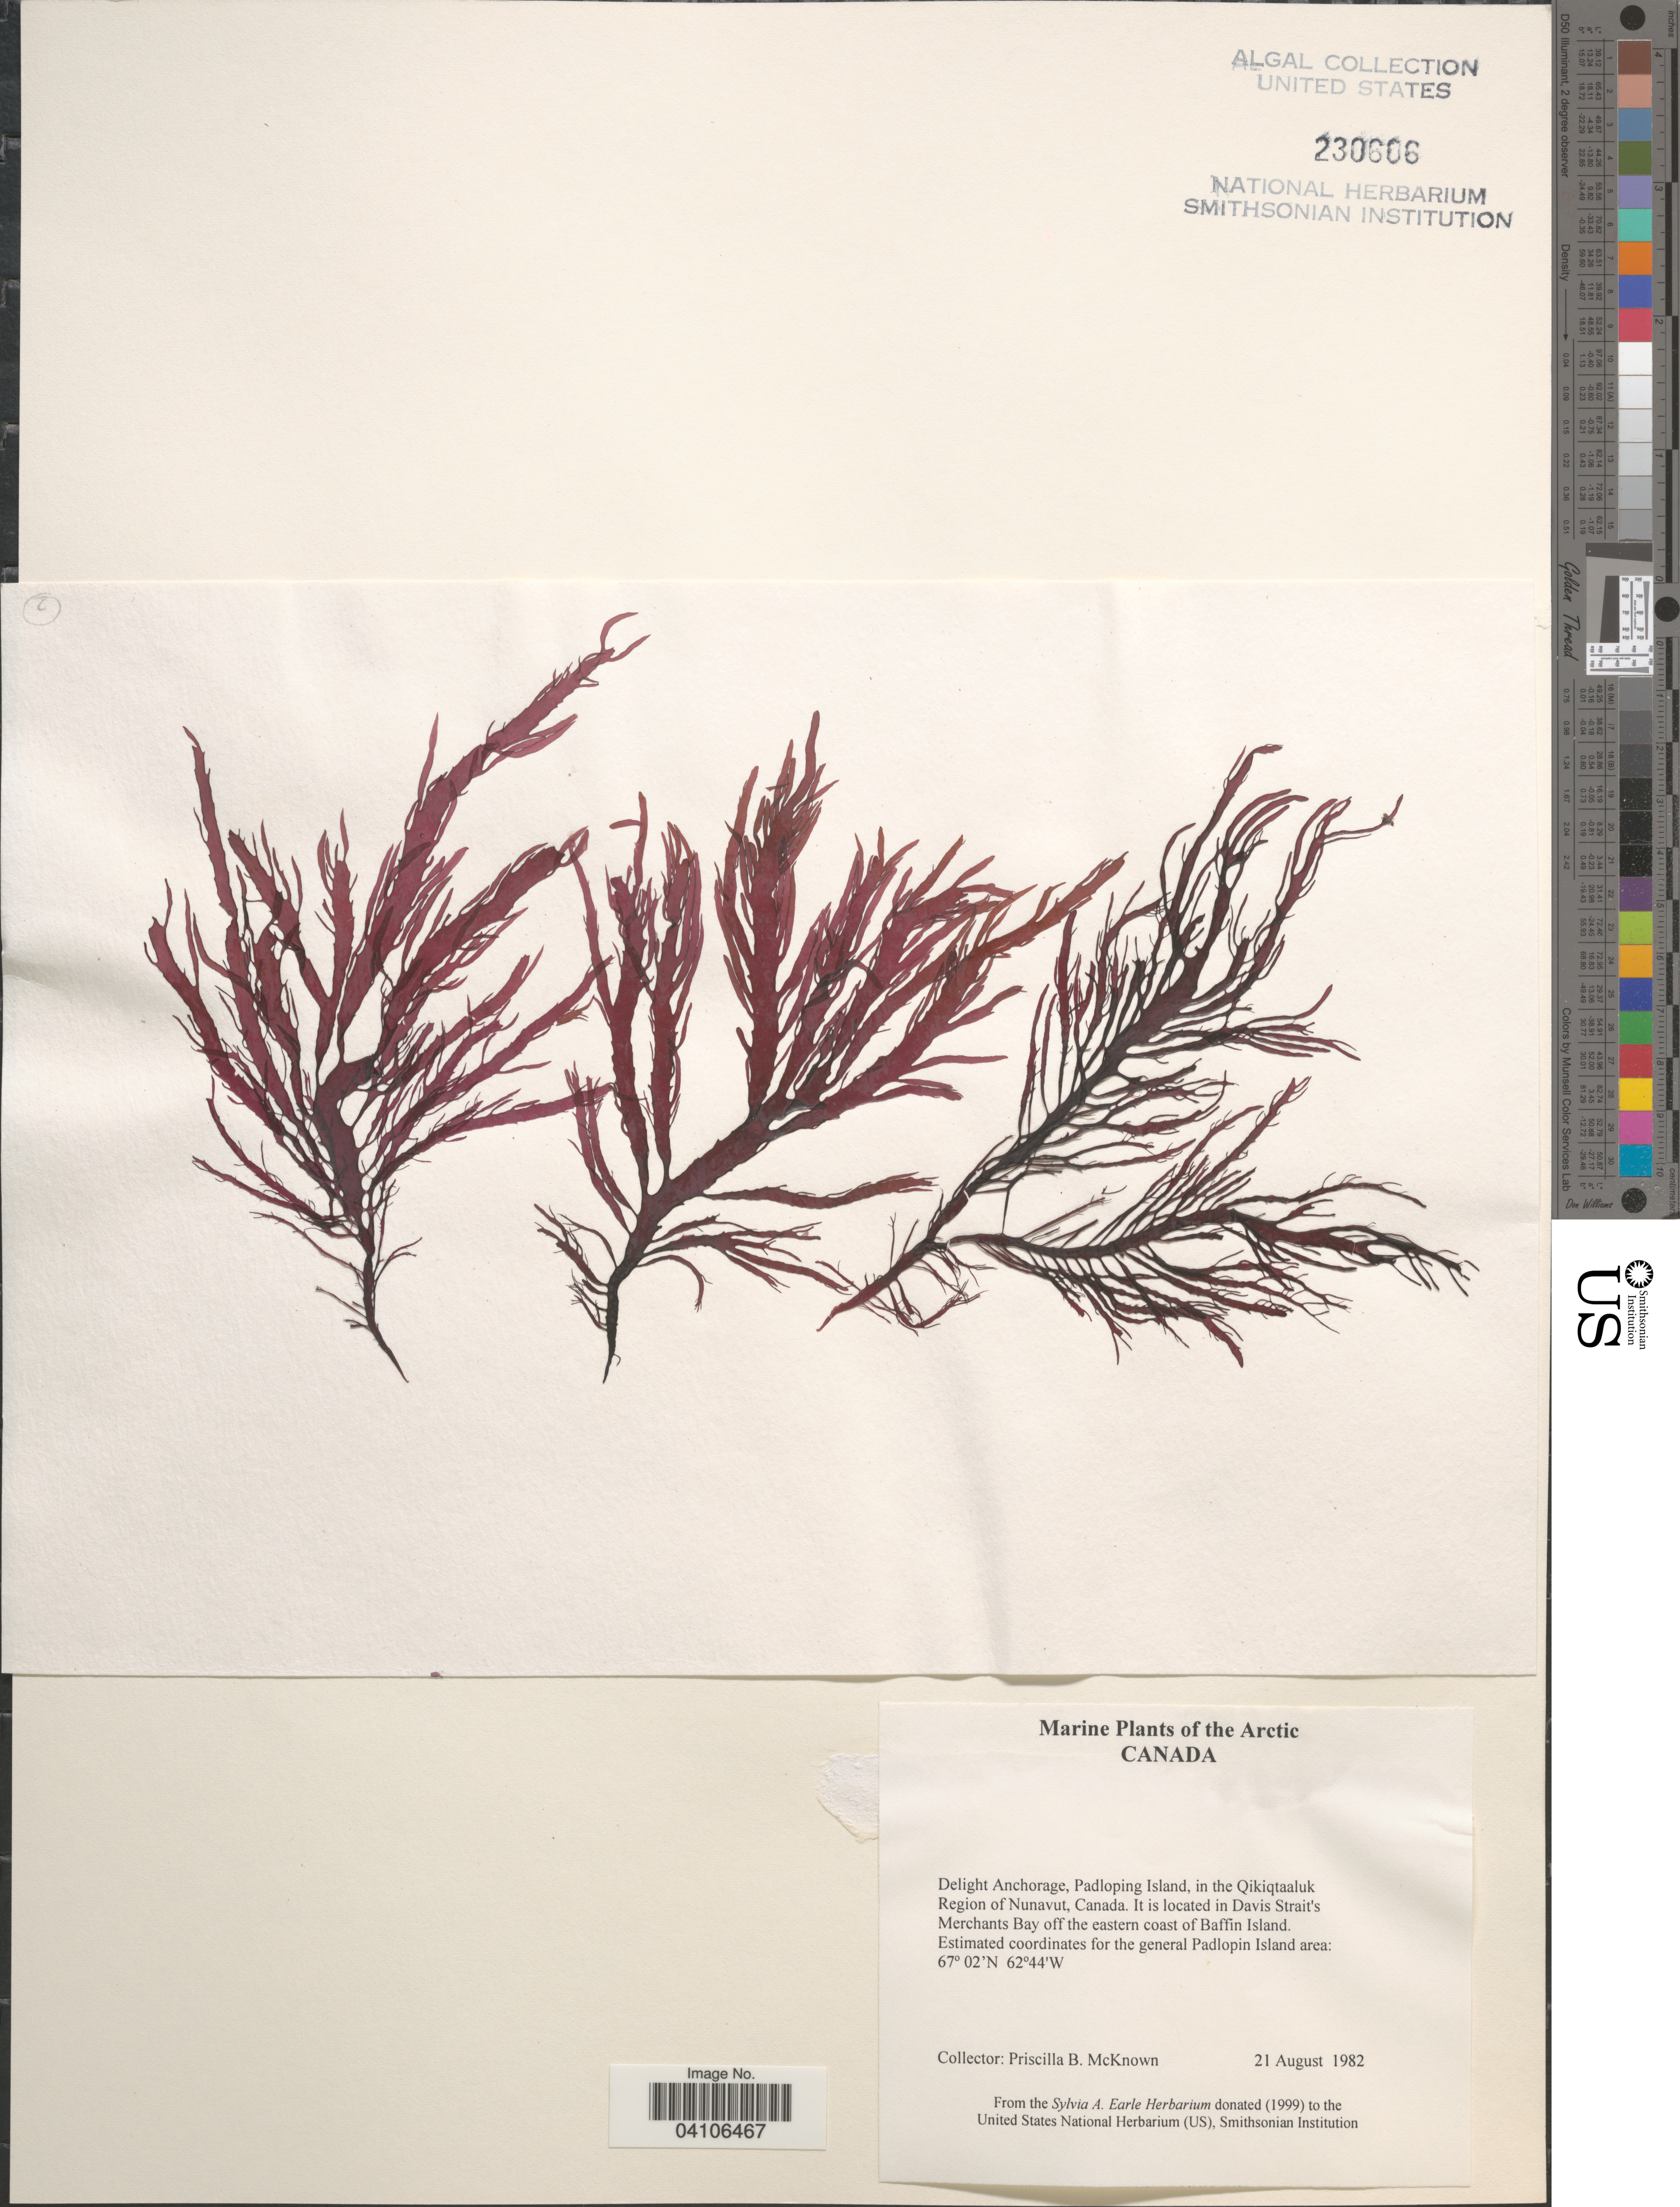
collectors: P. McKnown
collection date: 1982-08-21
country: Canada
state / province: Nunavut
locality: The Arctic Canada. Delight Anchorage, Padloping Island, in the Qikiqtaaluk Region of Nunavut. It is located in Davis Strait's Merchants Bay off the eastern coast of Baffin Island.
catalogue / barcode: US 230606